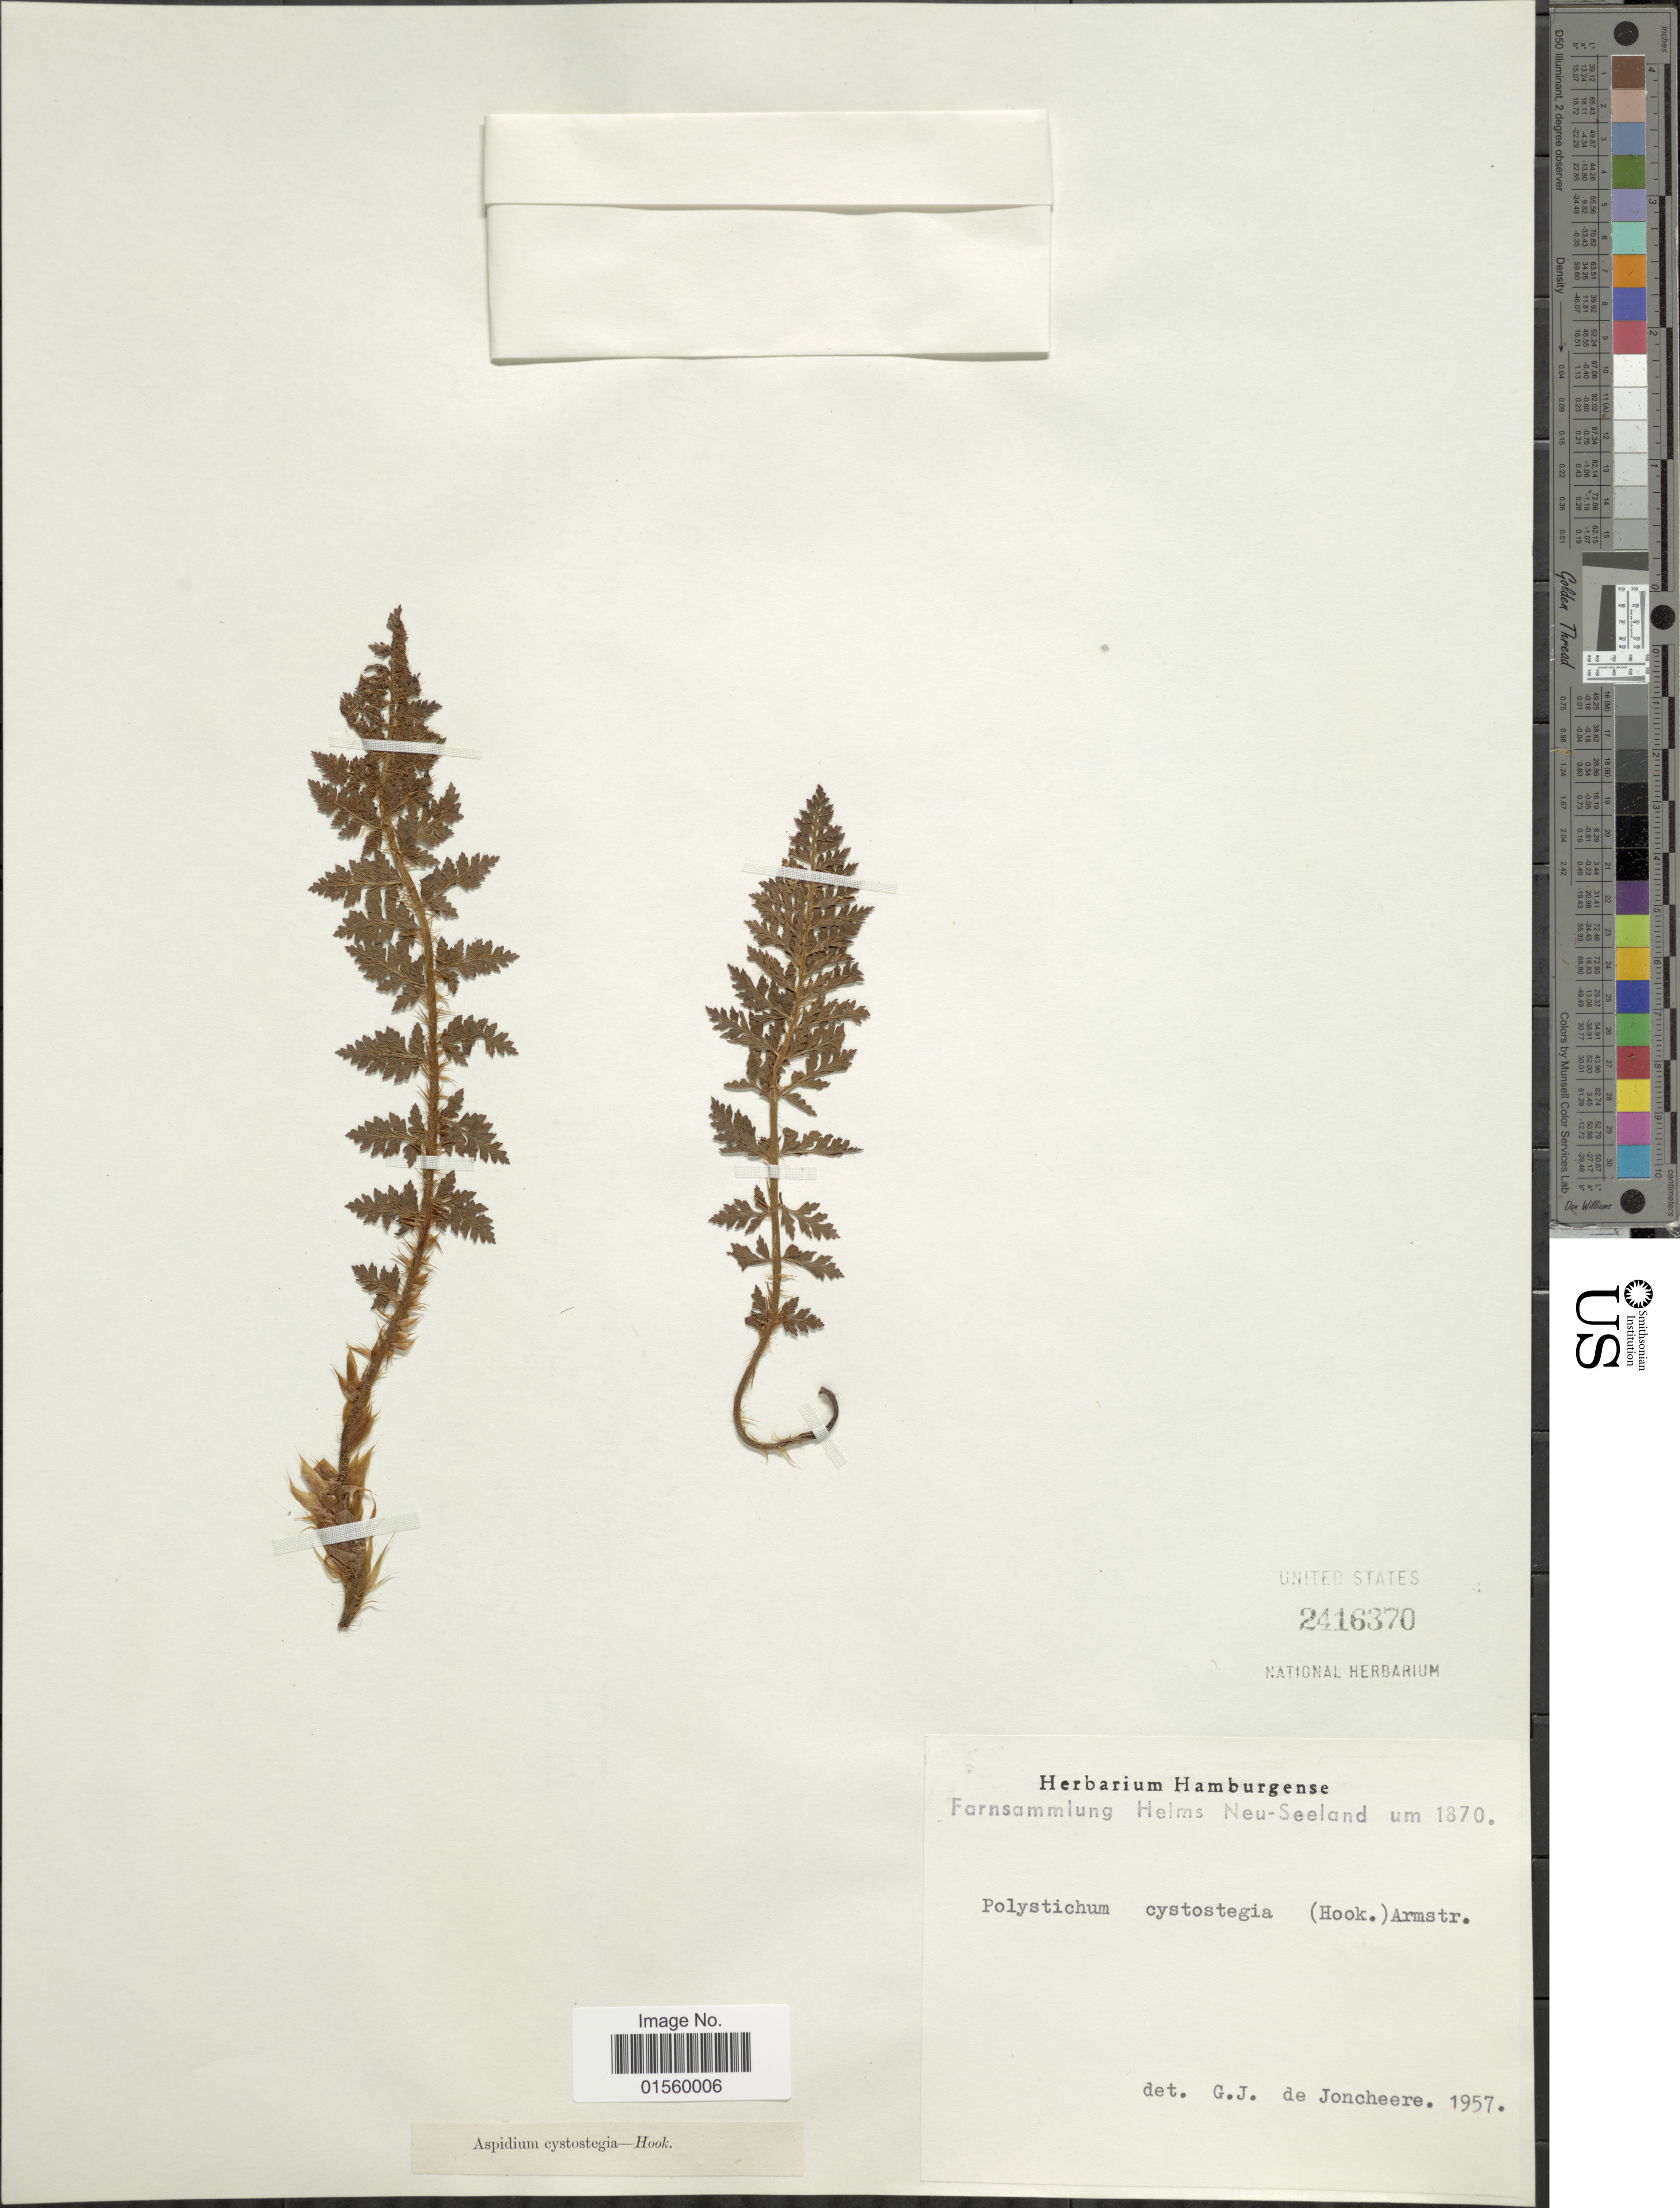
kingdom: Plantae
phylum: Tracheophyta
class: Polypodiopsida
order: Polypodiales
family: Dryopteridaceae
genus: Polystichum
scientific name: Polystichum cystostegia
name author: (Hook.) J.B. Armstr.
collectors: ex herb. Hamburgense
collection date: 1870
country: New Zealand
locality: Farnsammlung Helms Neu-Seeland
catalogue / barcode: US 2416370